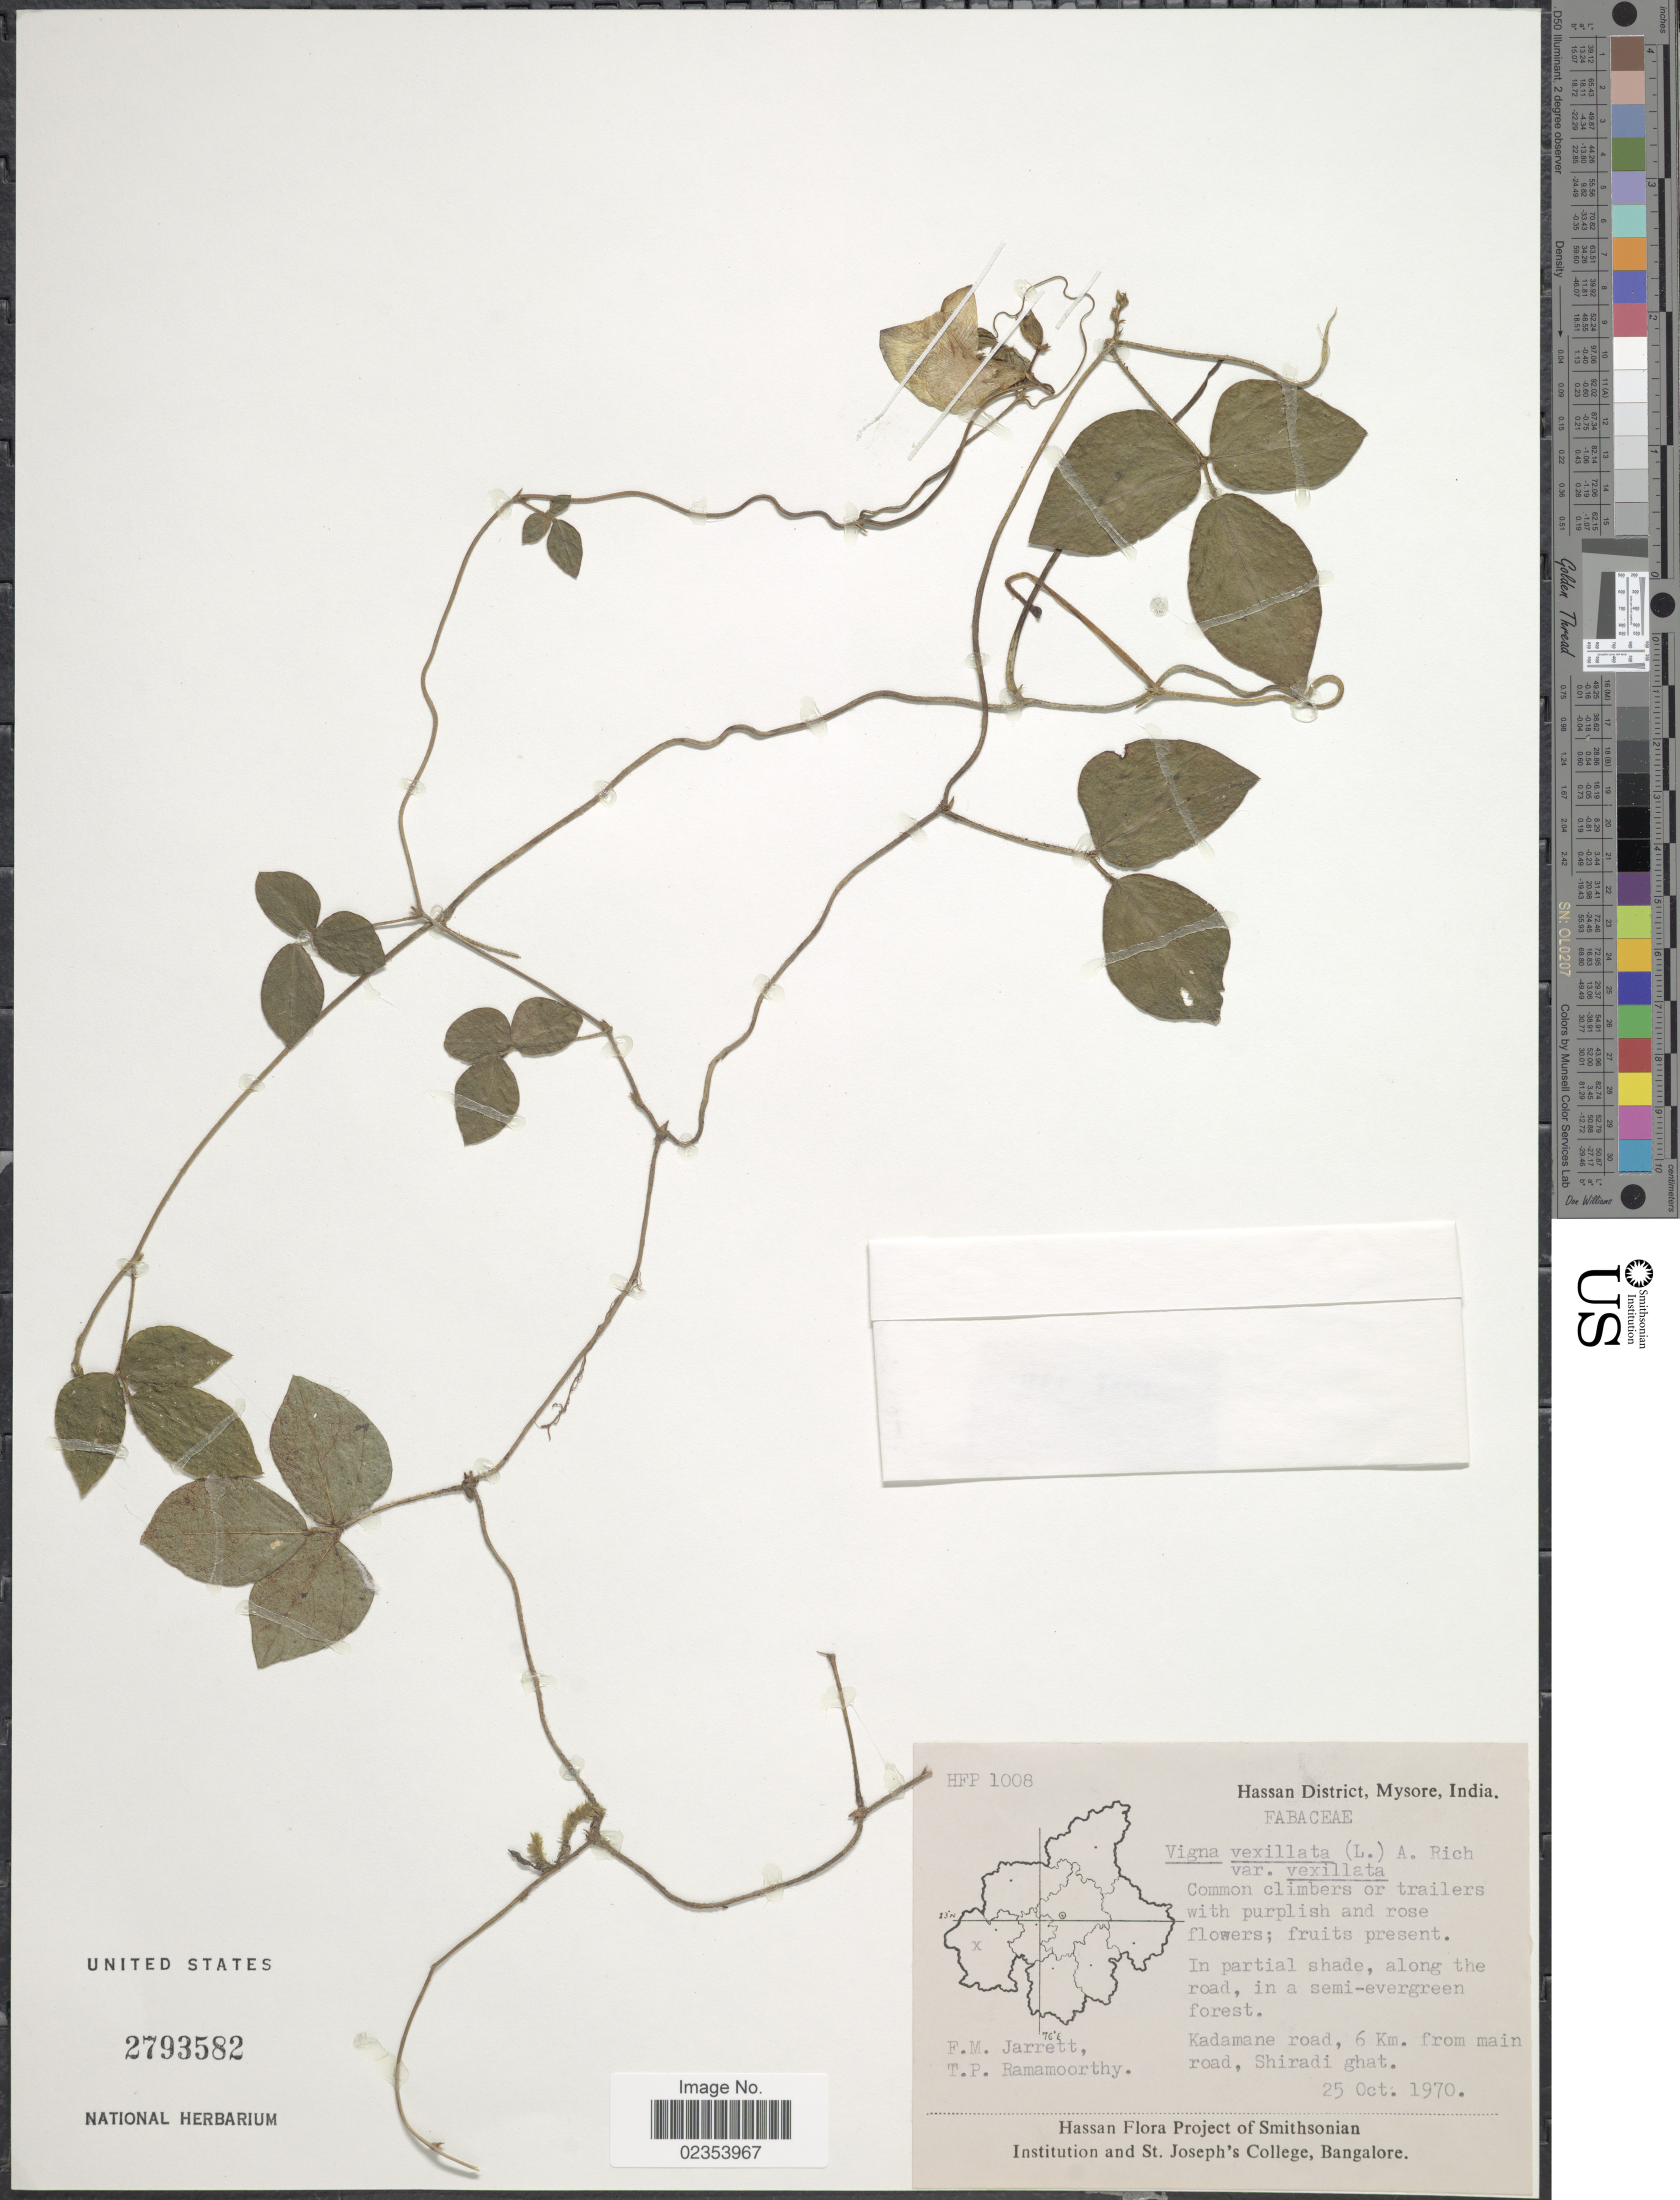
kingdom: Plantae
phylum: Tracheophyta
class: Magnoliopsida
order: Fabales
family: Fabaceae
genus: Vigna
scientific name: Vigna vexillata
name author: (L.) A. Rich.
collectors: F. M. Jarrett & T. P. Ramamoorthy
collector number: HFP1008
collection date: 1970-10-25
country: India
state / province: Karnataka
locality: Hassan District, Mysore, India. Kadamane road, 6 Km. from main road, Shiradi ghat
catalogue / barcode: US 2793582